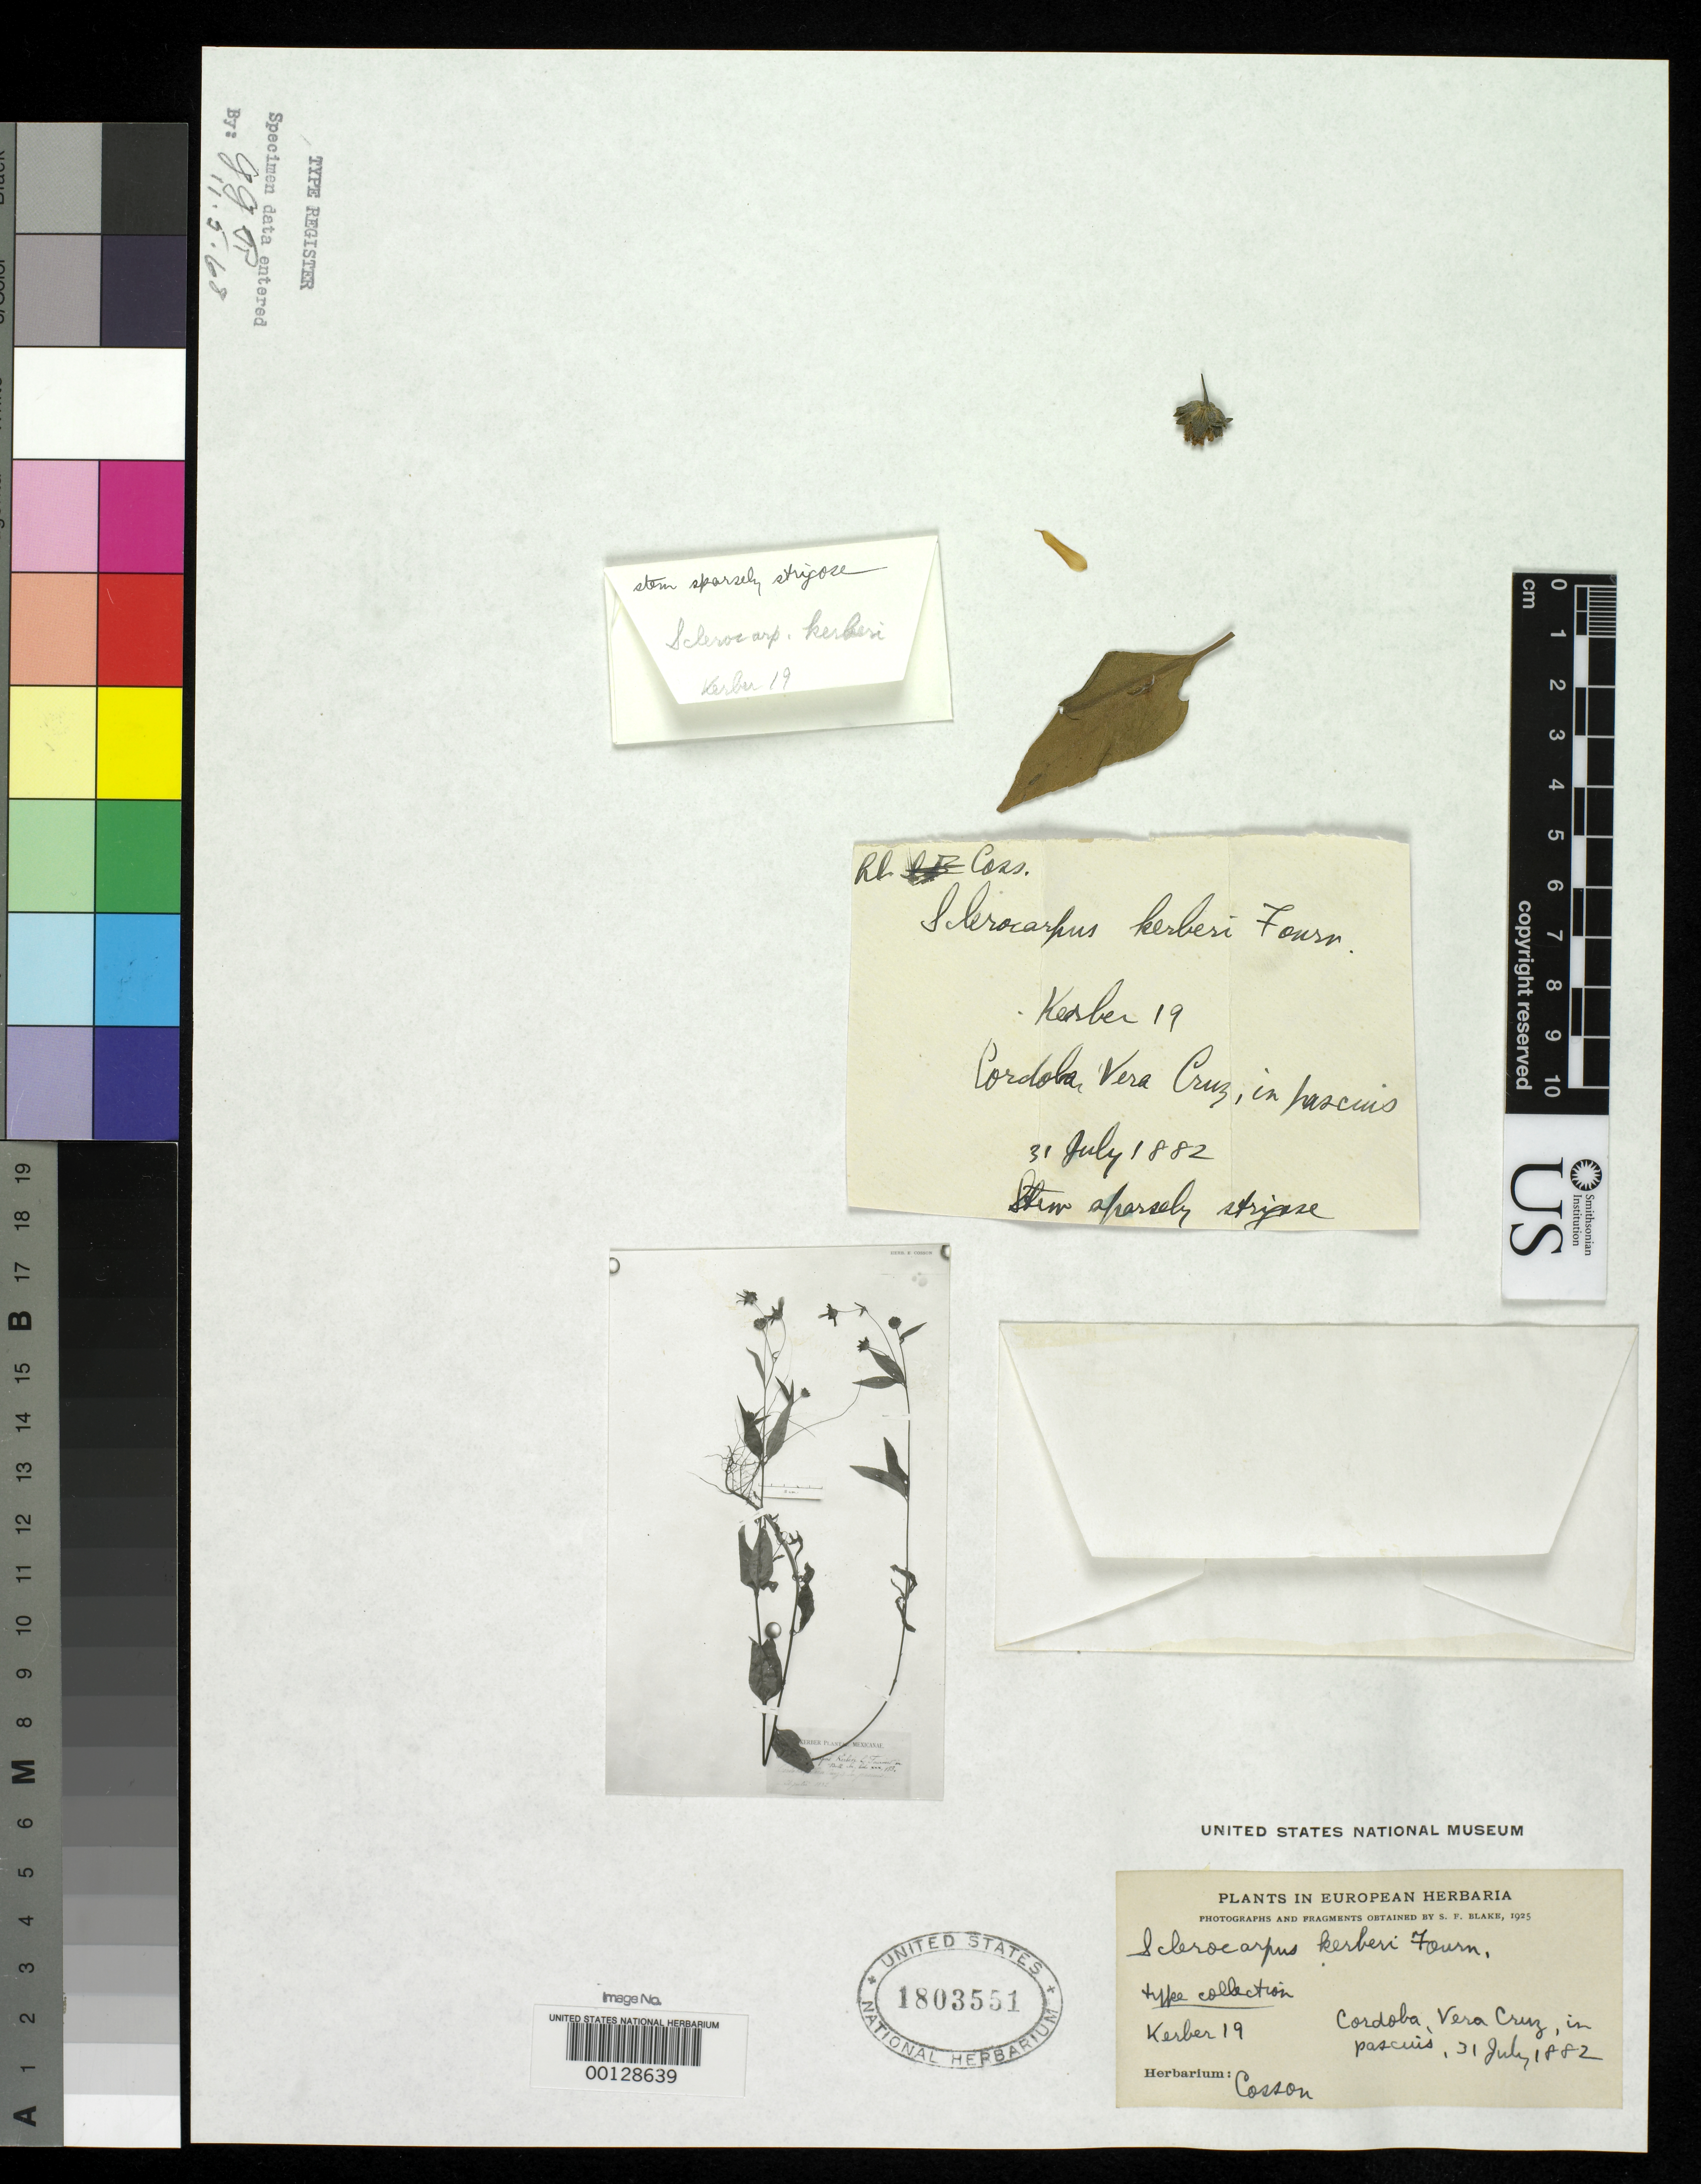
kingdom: Plantae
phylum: Tracheophyta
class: Magnoliopsida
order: Asterales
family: Asteraceae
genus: Sclerocarpus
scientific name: Sclerocarpus kerberi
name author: E. Fourn.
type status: Type Fragment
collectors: E. Kerber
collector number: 19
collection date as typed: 31 Jul 1882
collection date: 1882-07-31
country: Mexico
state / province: Veracruz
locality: Córdoba.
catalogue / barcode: US 1803551